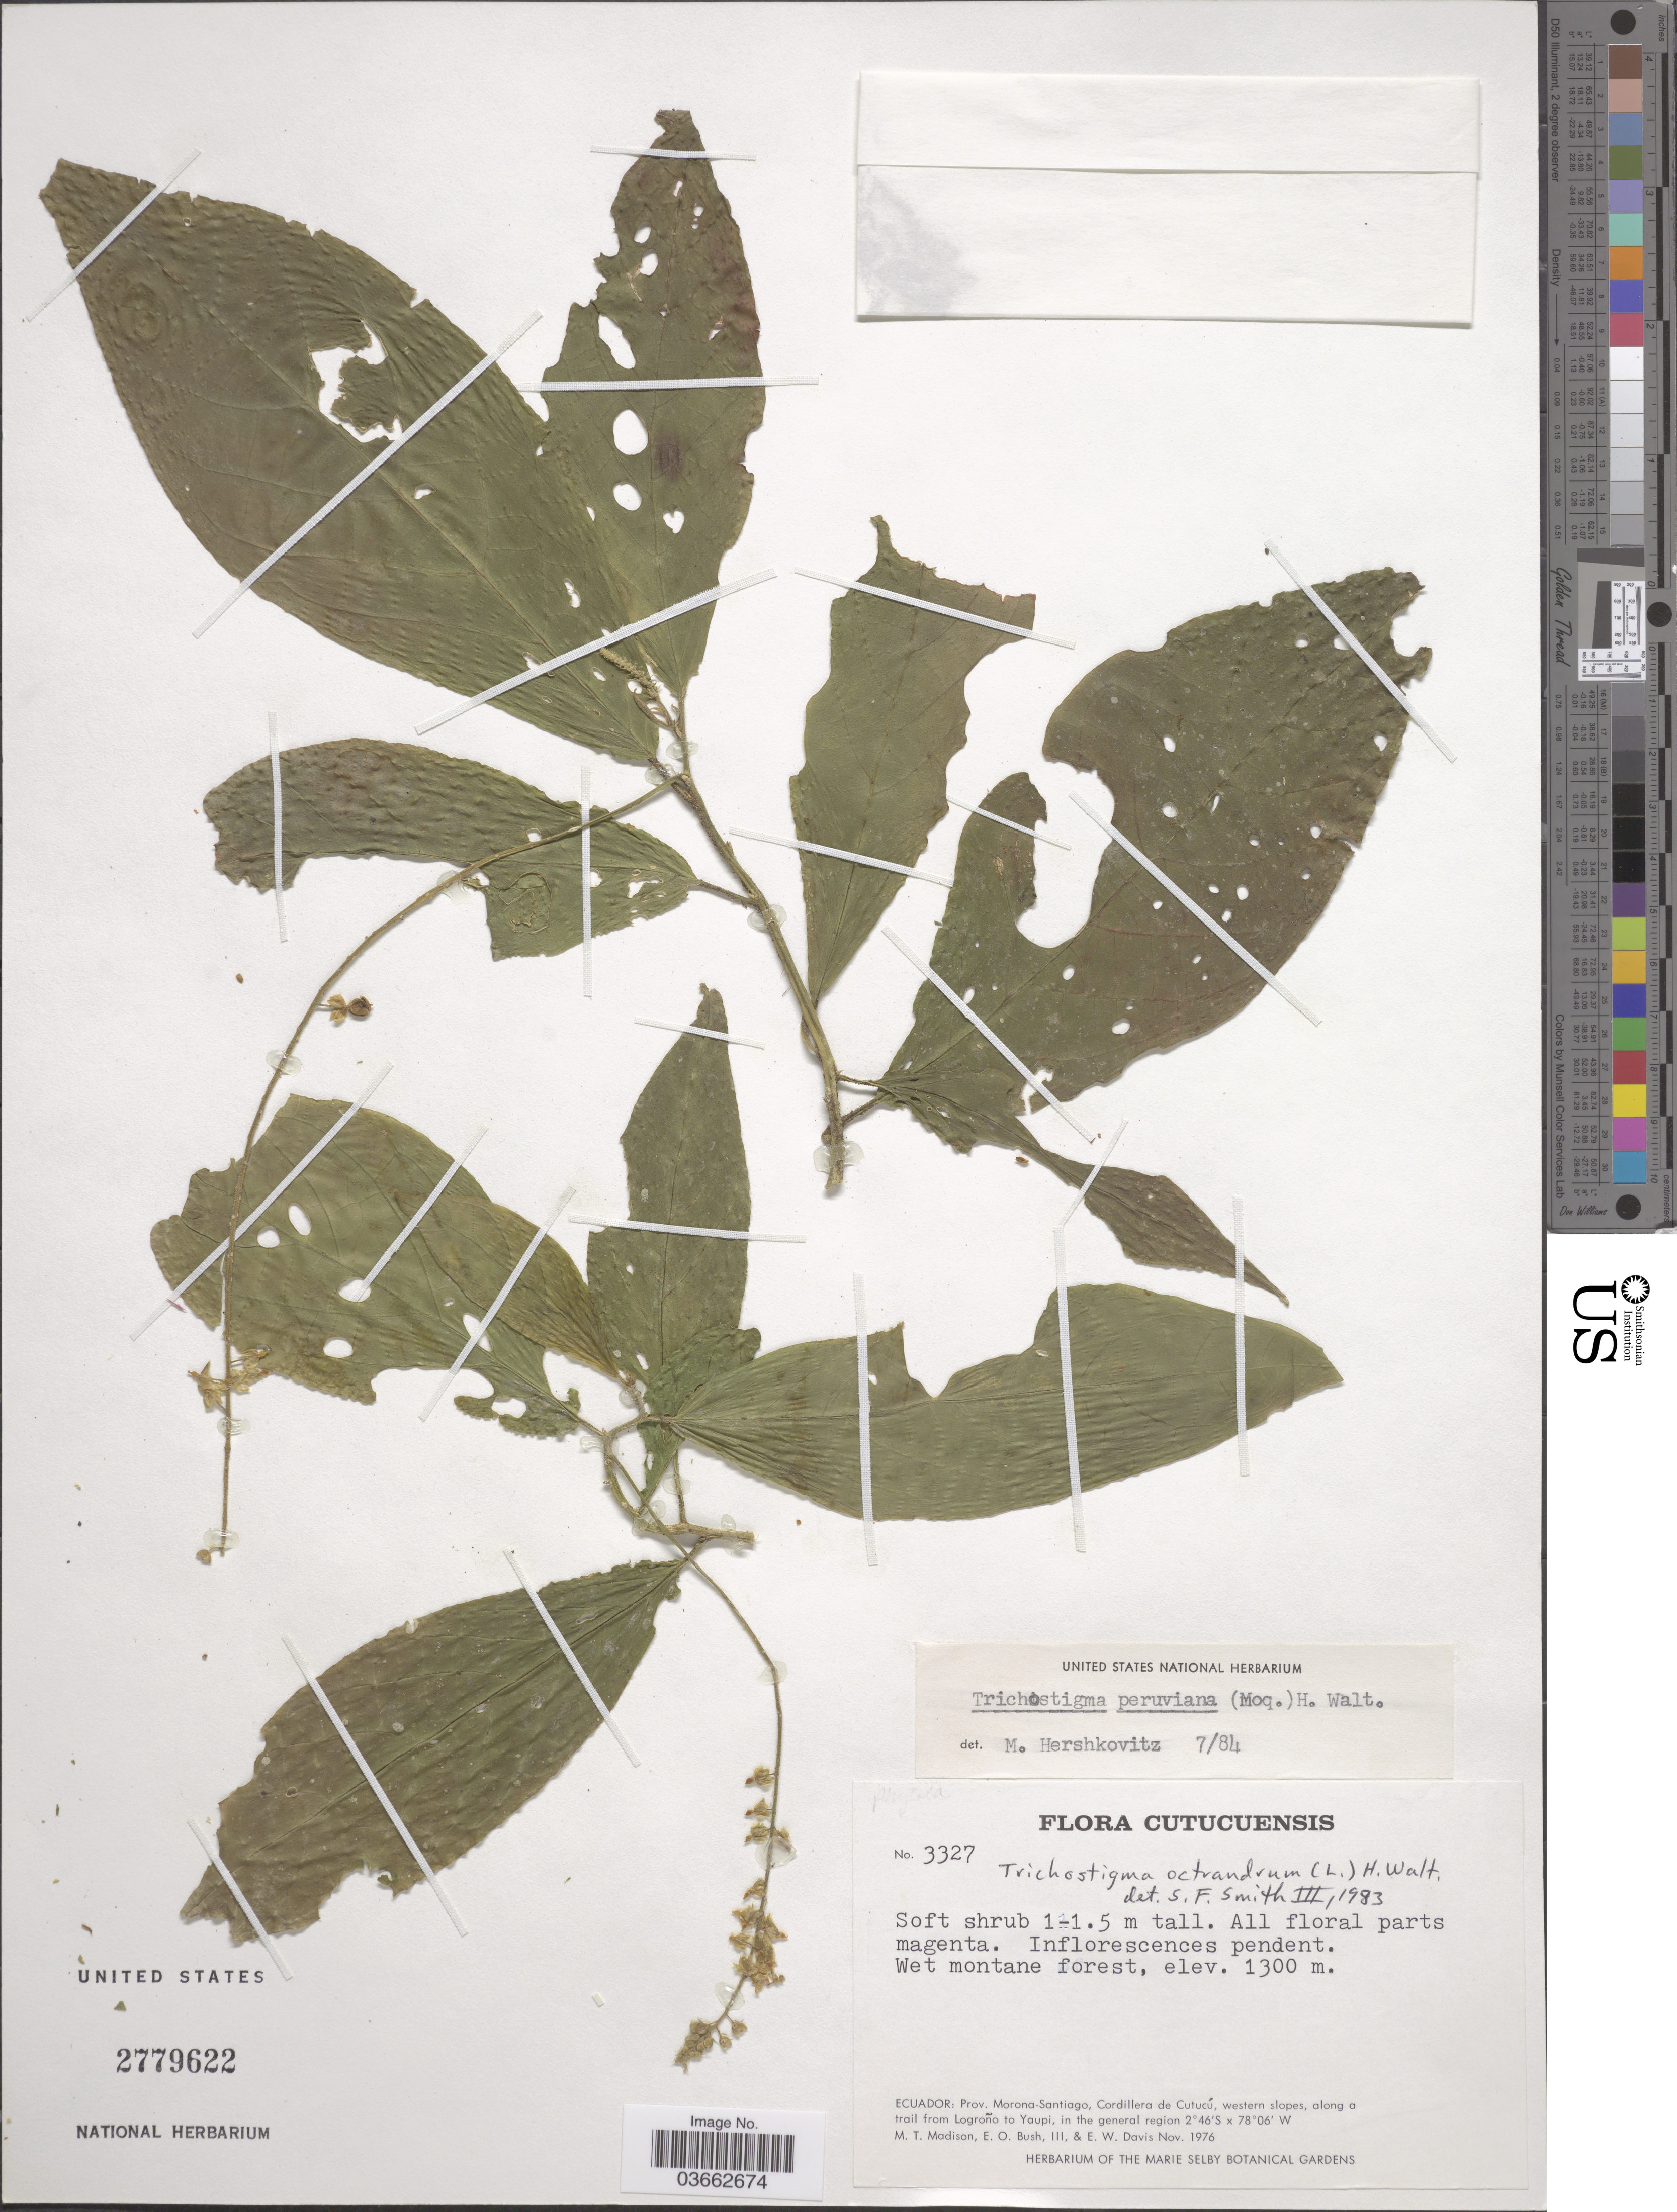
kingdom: Plantae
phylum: Tracheophyta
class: Magnoliopsida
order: Caryophyllales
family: Phytolaccaceae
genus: Trichostigma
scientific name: Trichostigma peruvianum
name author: (Moq.) H. Walter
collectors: M. T. Madison, E. O. Bush & E. W. Davis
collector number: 3327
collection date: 1976-11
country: Ecuador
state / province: Morona-Santiago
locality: Cordilera de Cutucú, western slopes, along a trail from Logroño to Yaupi, in the general region.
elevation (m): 1300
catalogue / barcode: US 2779622